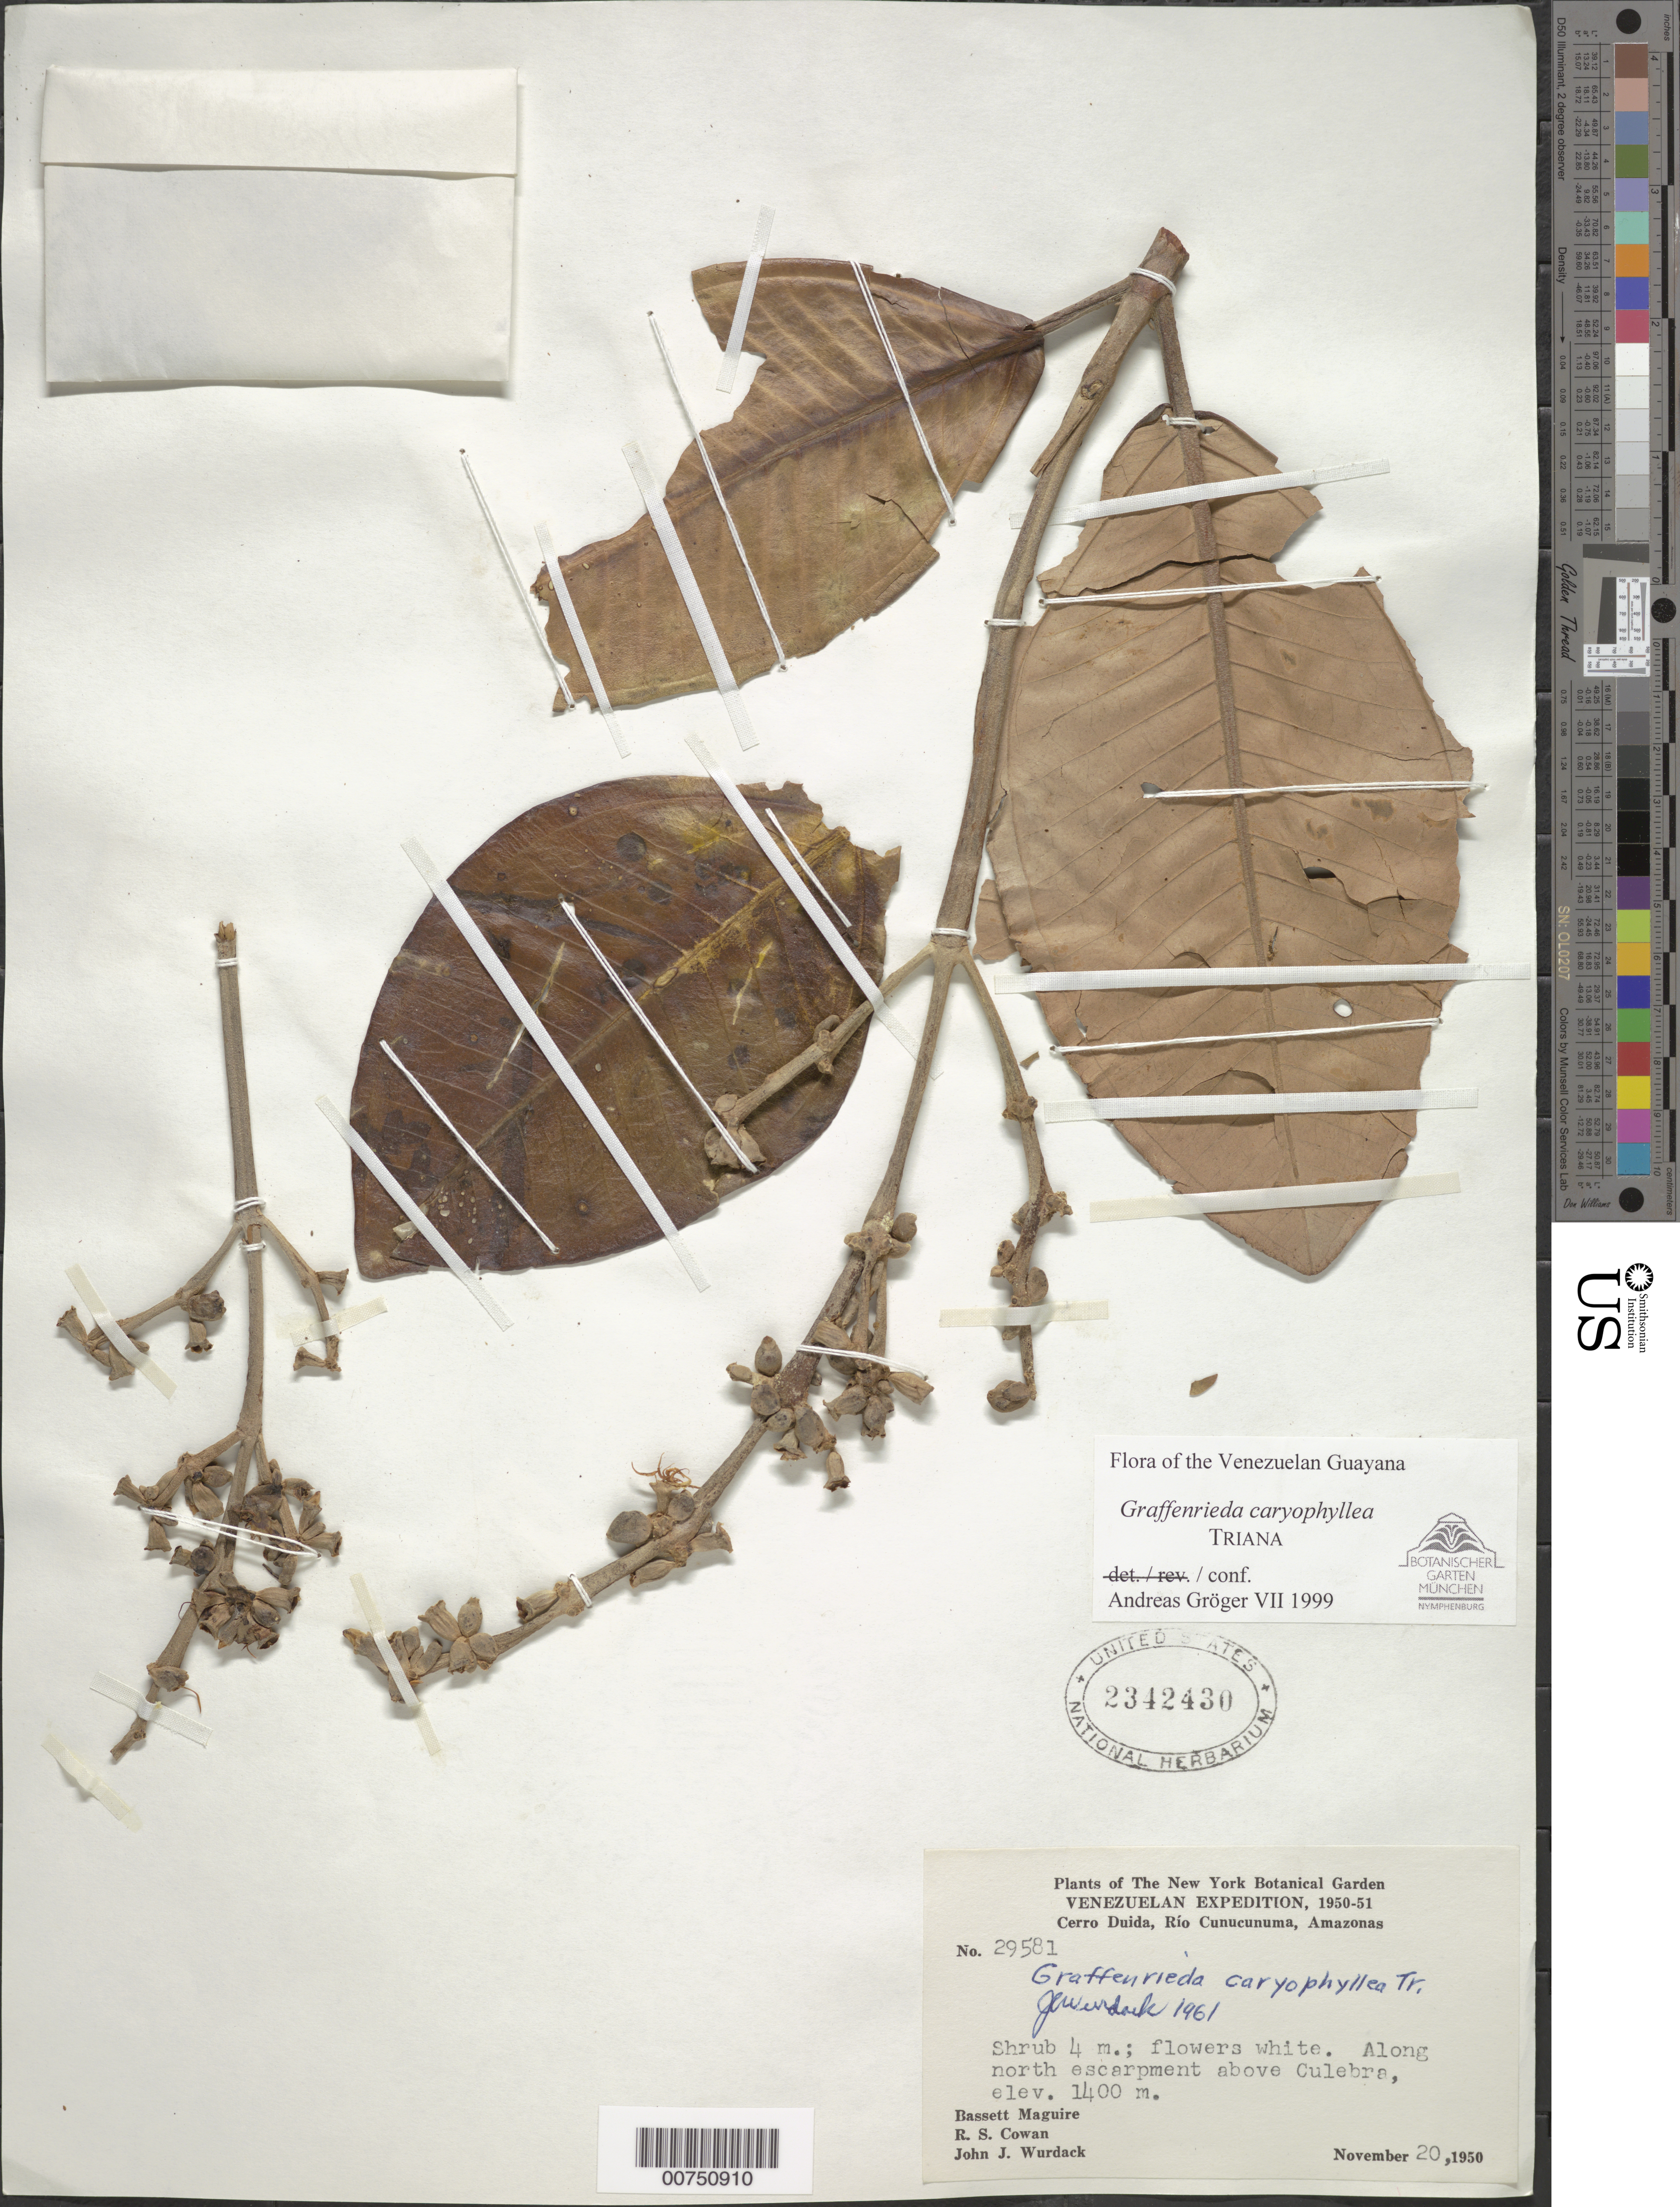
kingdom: Plantae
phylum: Tracheophyta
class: Magnoliopsida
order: Myrtales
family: Melastomataceae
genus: Graffenrieda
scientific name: Graffenrieda caryophyllea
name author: Triana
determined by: Gröger, A.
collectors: B. Maguire, R. S. Cowan & J. J. Wurdack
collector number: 29581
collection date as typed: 20-Nov-50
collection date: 1950-11-20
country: Venezuela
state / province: Amazonas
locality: Cerro Duida, Río Cunucunuma, N escarpment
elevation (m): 1400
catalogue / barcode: US 2342430